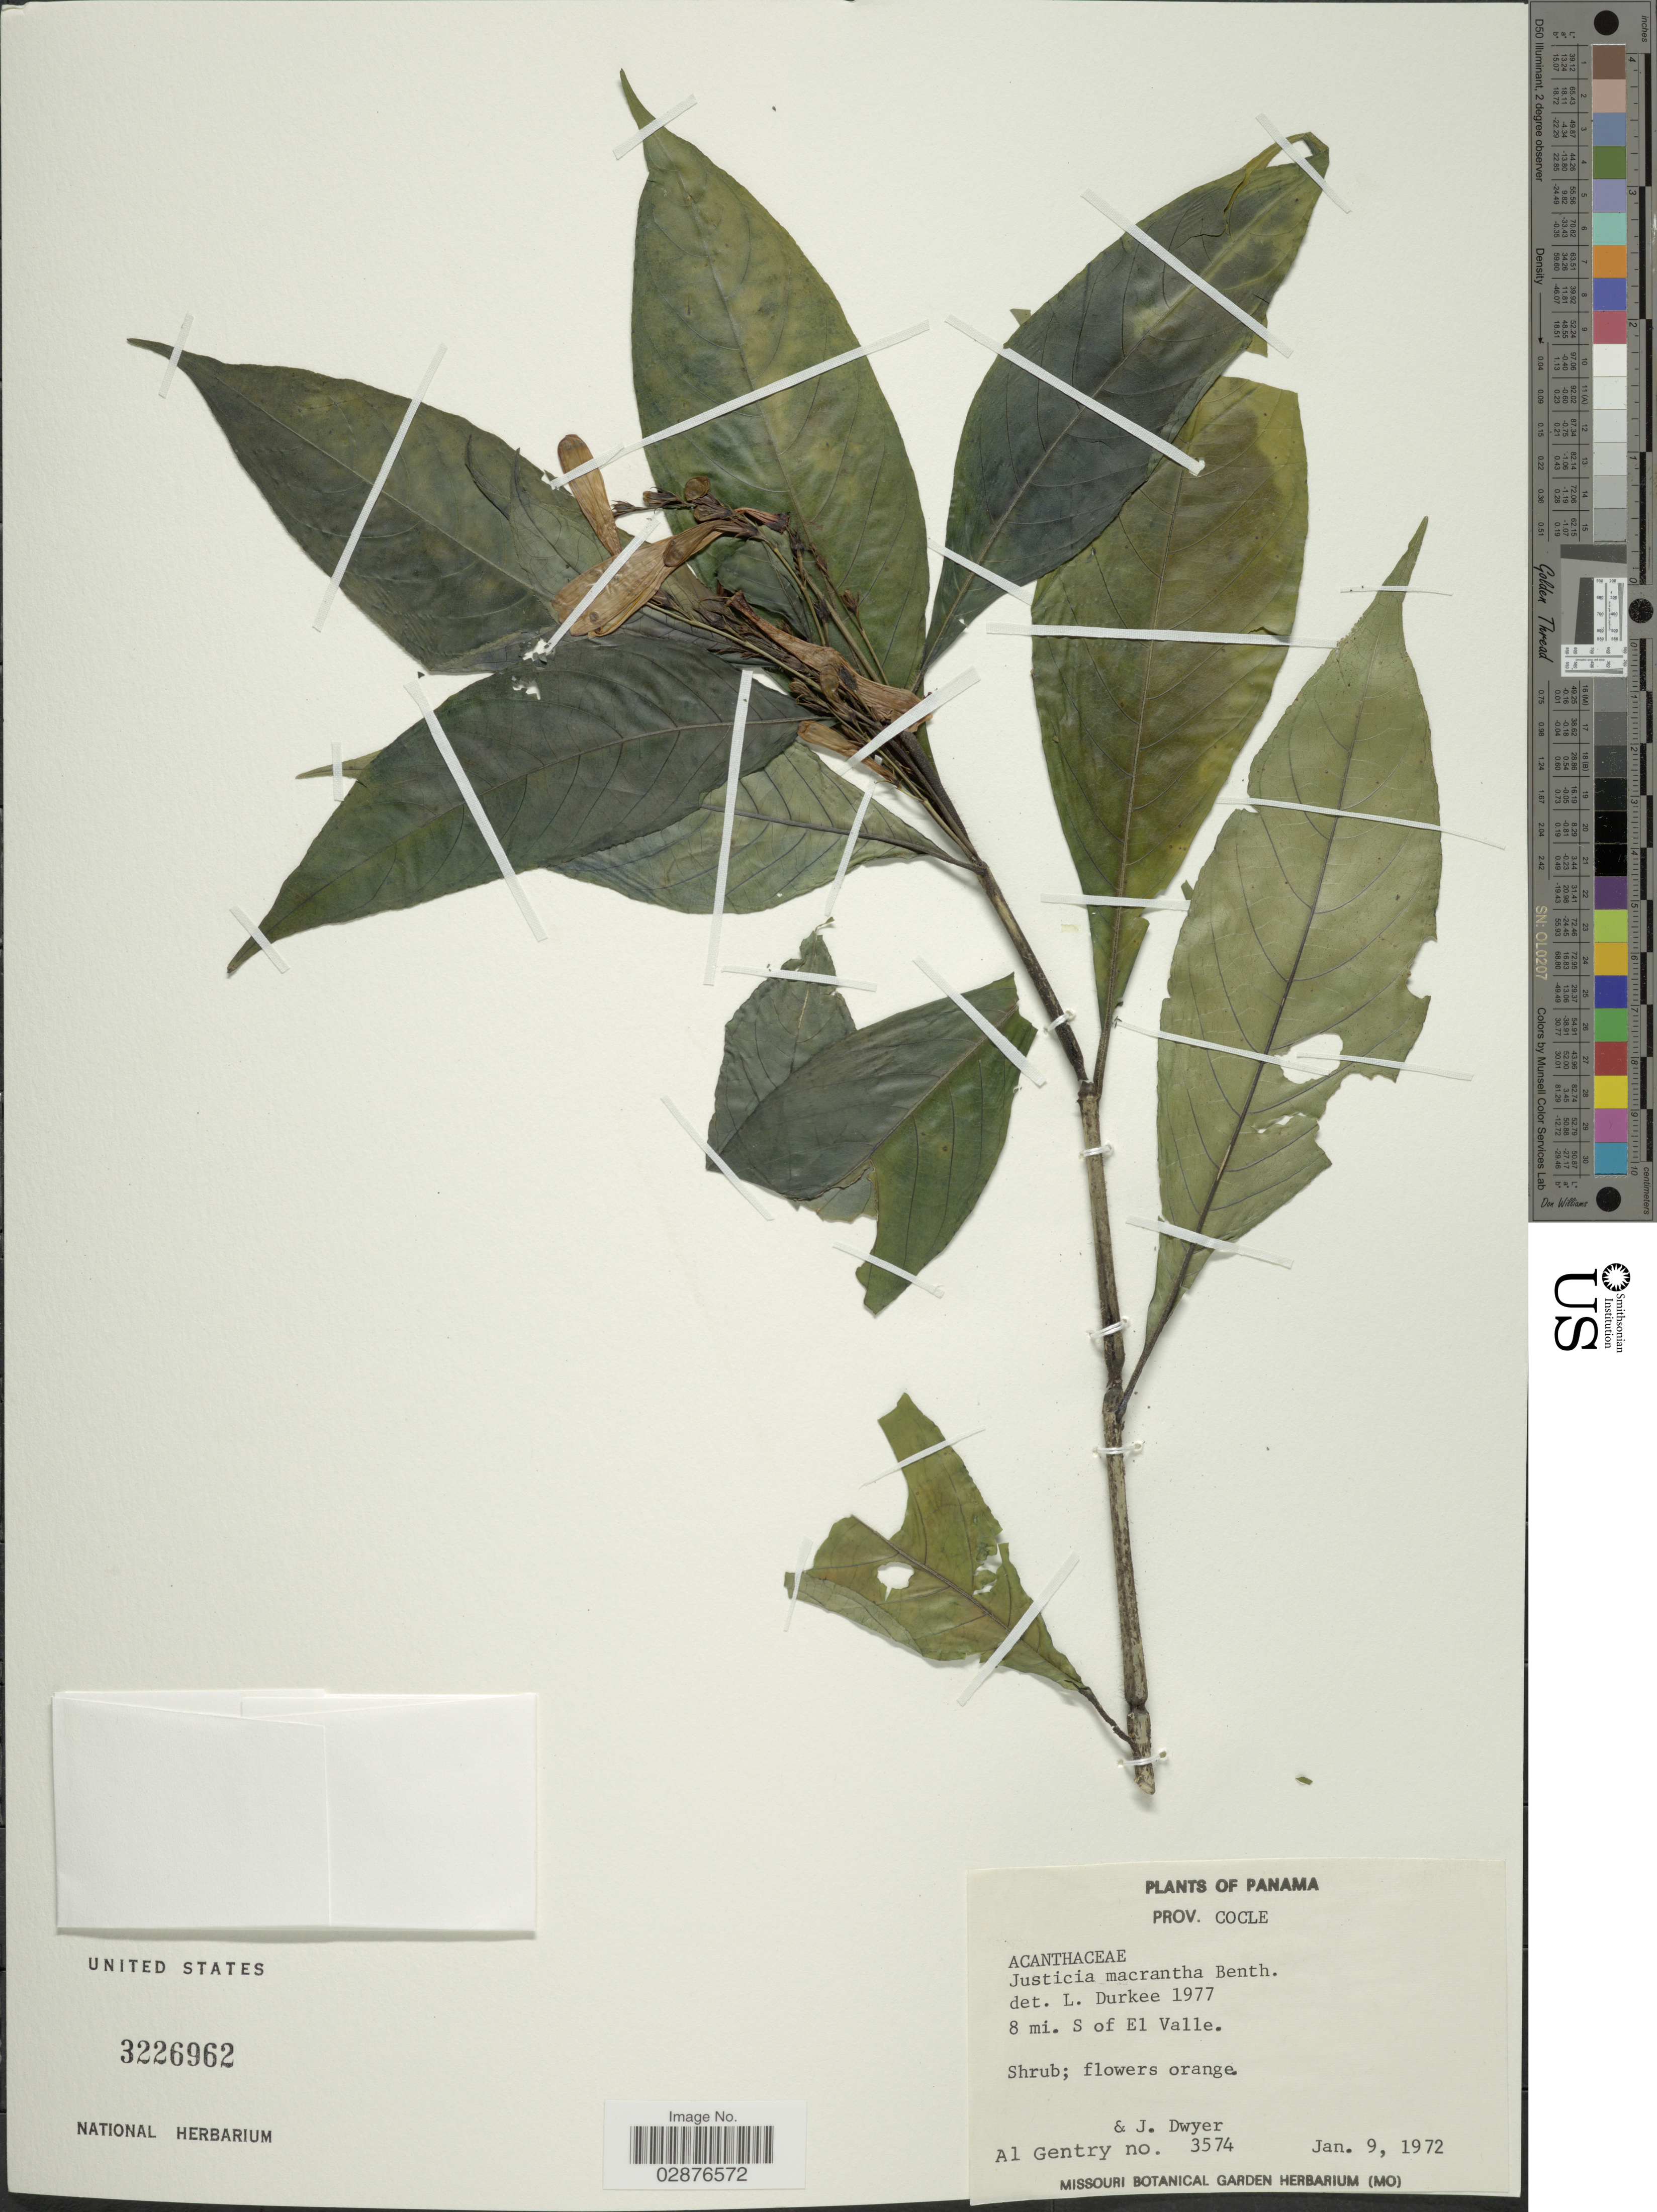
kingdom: Plantae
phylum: Tracheophyta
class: Magnoliopsida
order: Lamiales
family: Acanthaceae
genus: Justicia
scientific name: Justicia macrantha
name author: Benth.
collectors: A. H. Gentry & J. Dwyer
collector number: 3574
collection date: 1972-01-09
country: Panama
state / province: Coclé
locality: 8 mi. S of El Valle.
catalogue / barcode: US 3226962